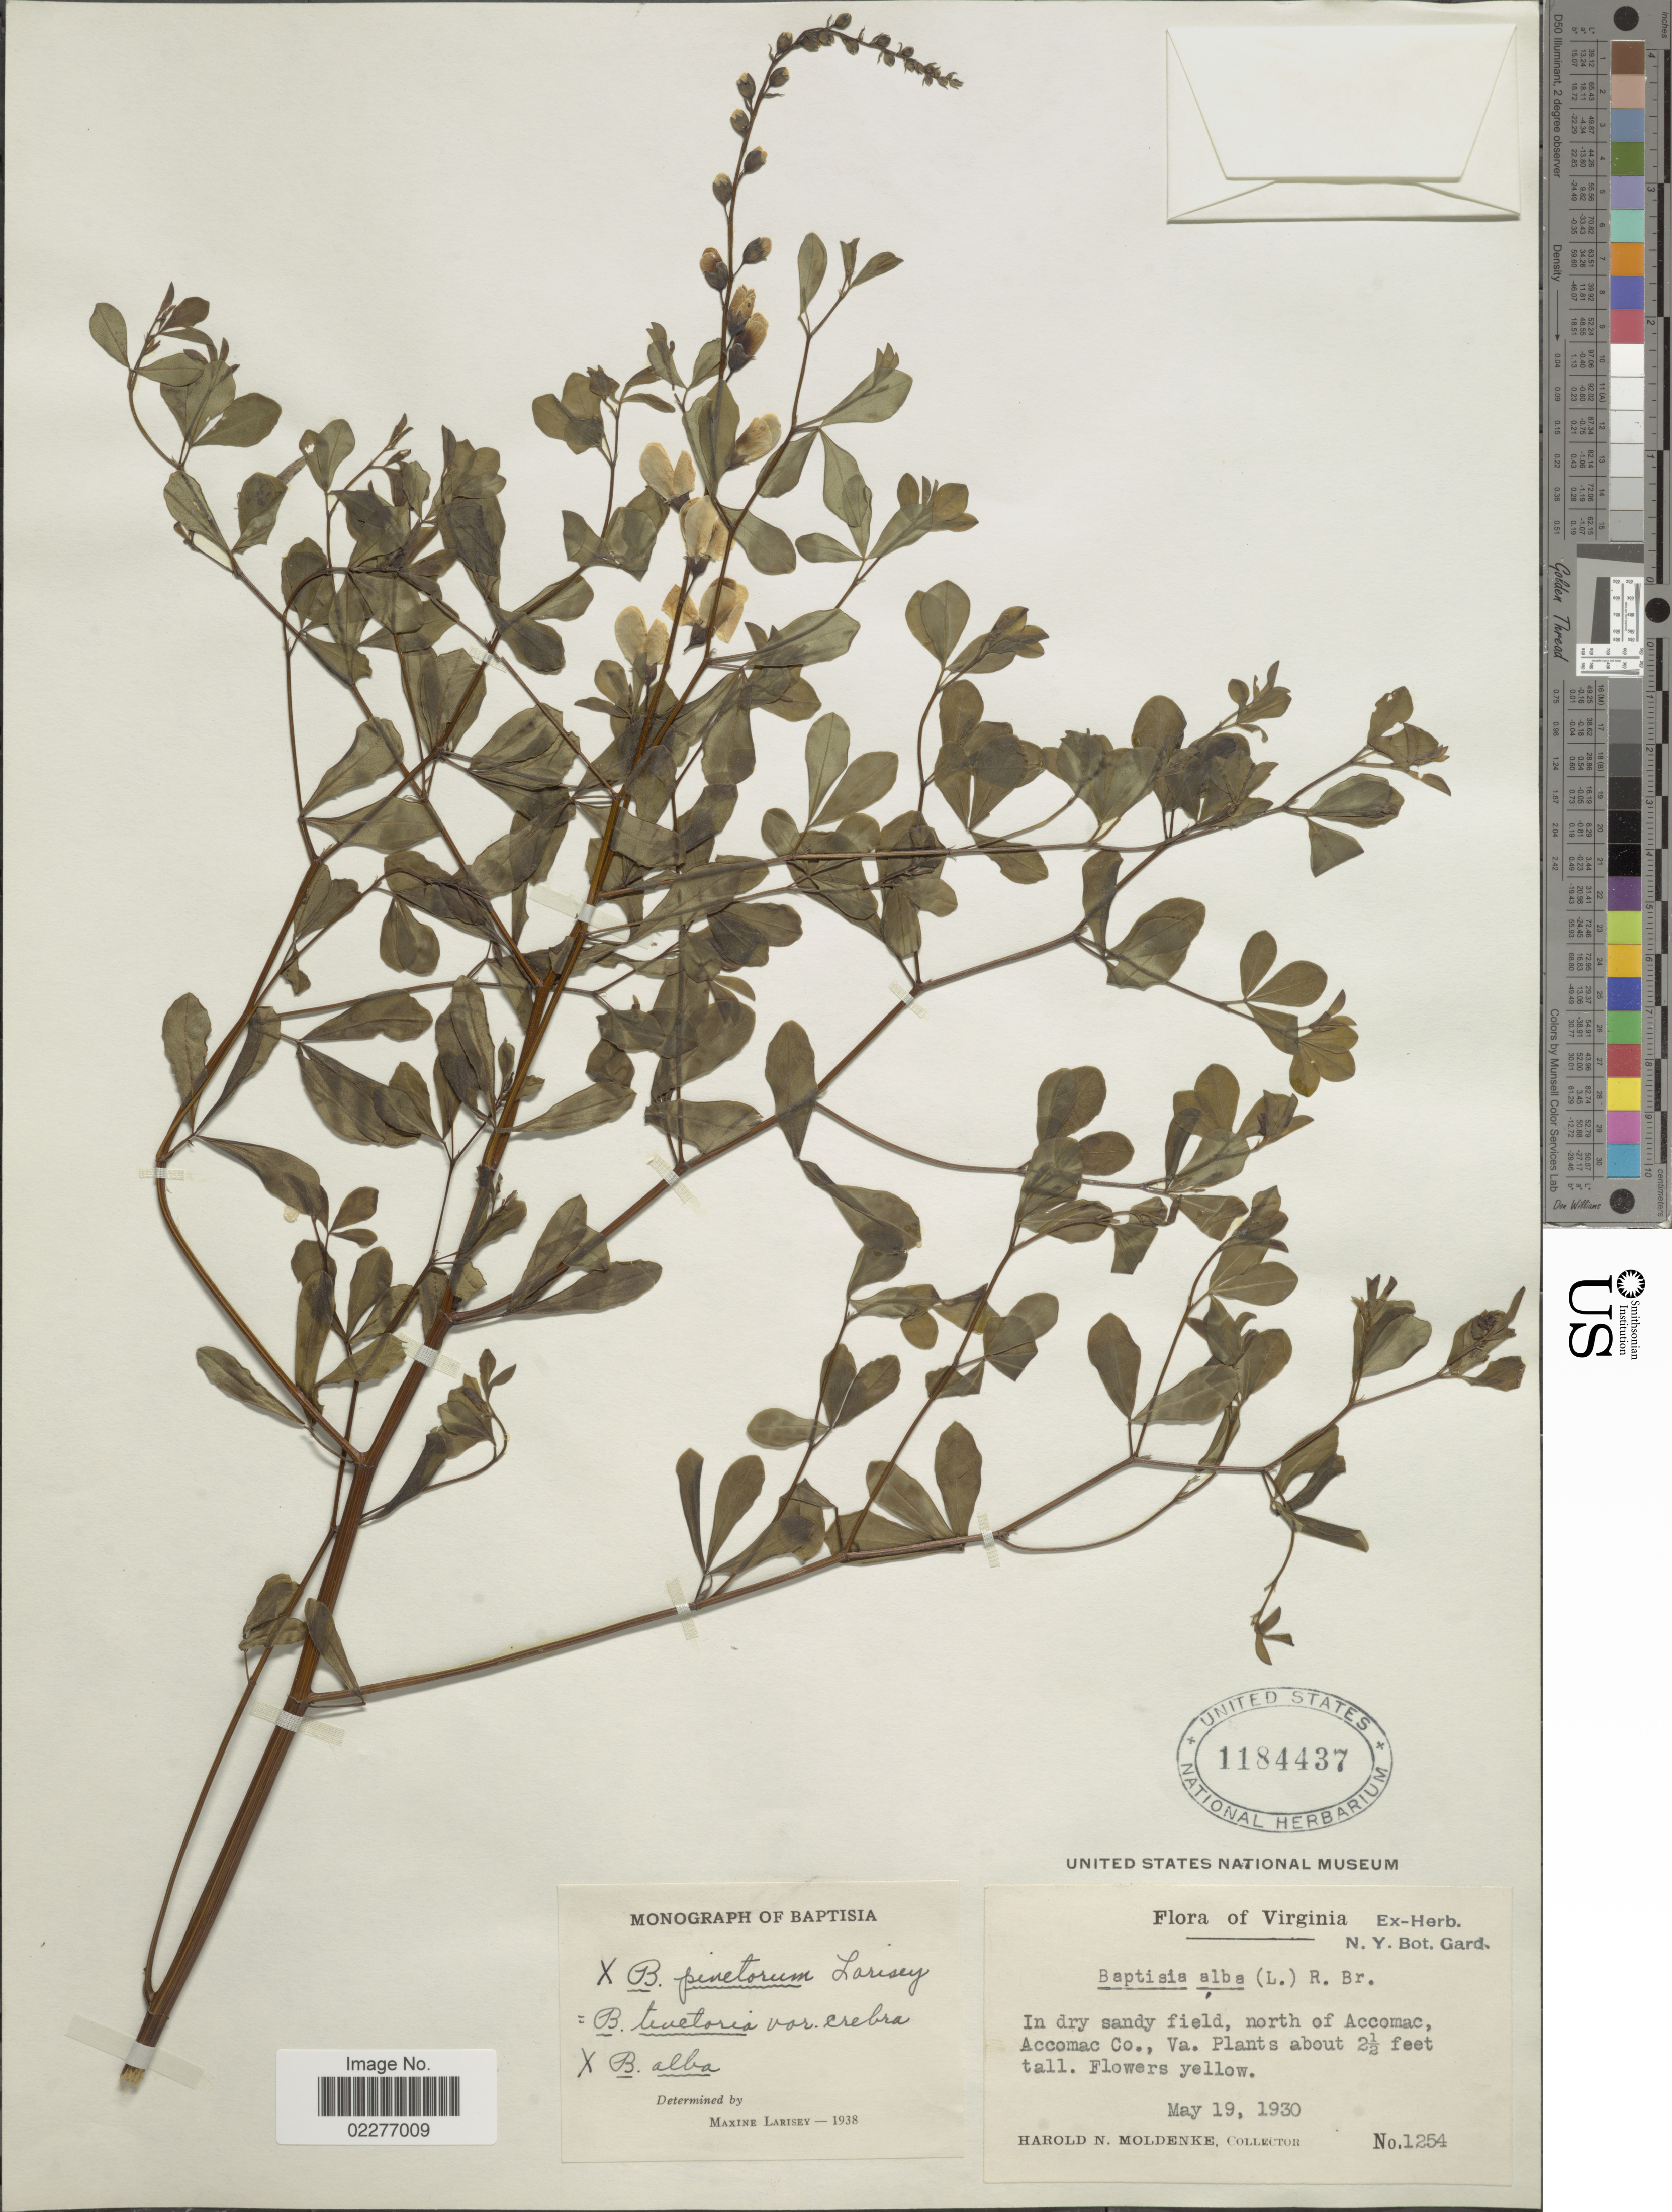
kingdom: Plantae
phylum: Tracheophyta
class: Magnoliopsida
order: Fabales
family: Fabaceae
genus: Baptisia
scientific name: Baptisia pinetorum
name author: Larisey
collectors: H. N. Moldenke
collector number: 1254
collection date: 1930-05-19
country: United States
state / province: Virginia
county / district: Accomack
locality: In dry sandy field, north of Accomac,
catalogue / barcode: US 1184437